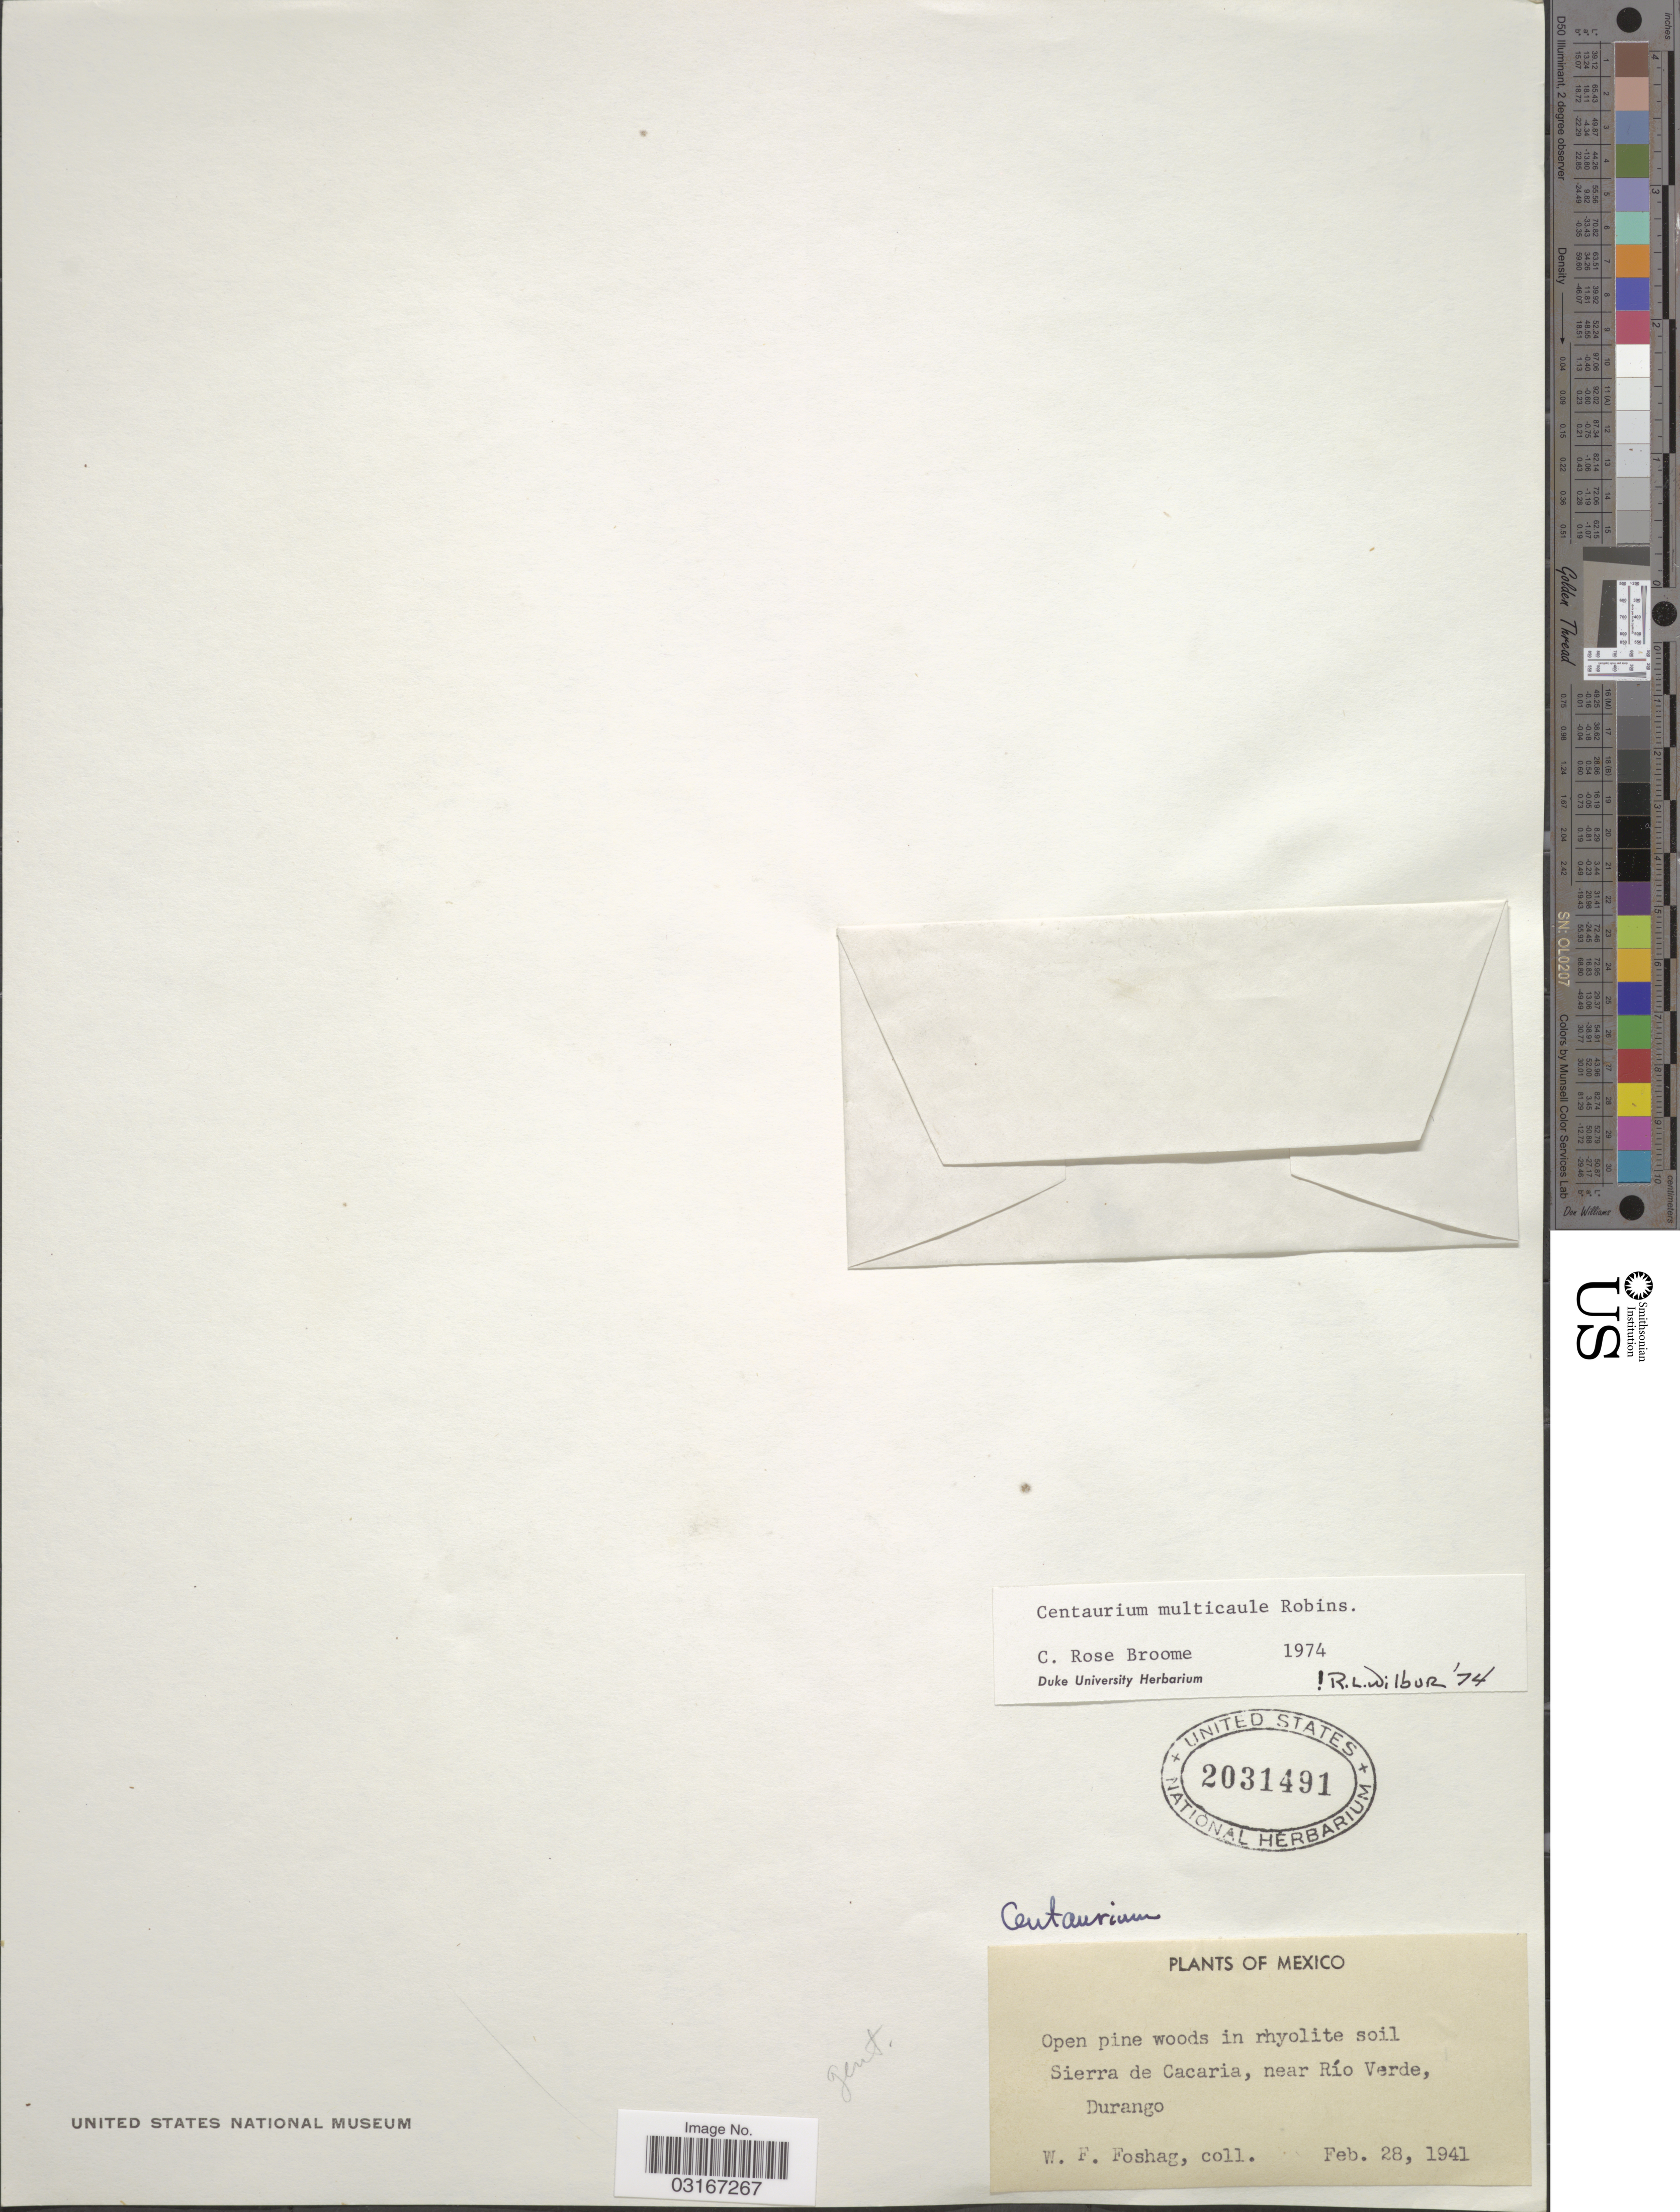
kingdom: Plantae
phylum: Tracheophyta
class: Magnoliopsida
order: Gentianales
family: Gentianaceae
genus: Centaurium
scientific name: Centaurium multicaule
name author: B.L. Rob.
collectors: W. Foshag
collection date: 1941-02-28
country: Mexico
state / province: Durango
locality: Sierra de Cacaria, near Río Verde.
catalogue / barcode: US 2031491